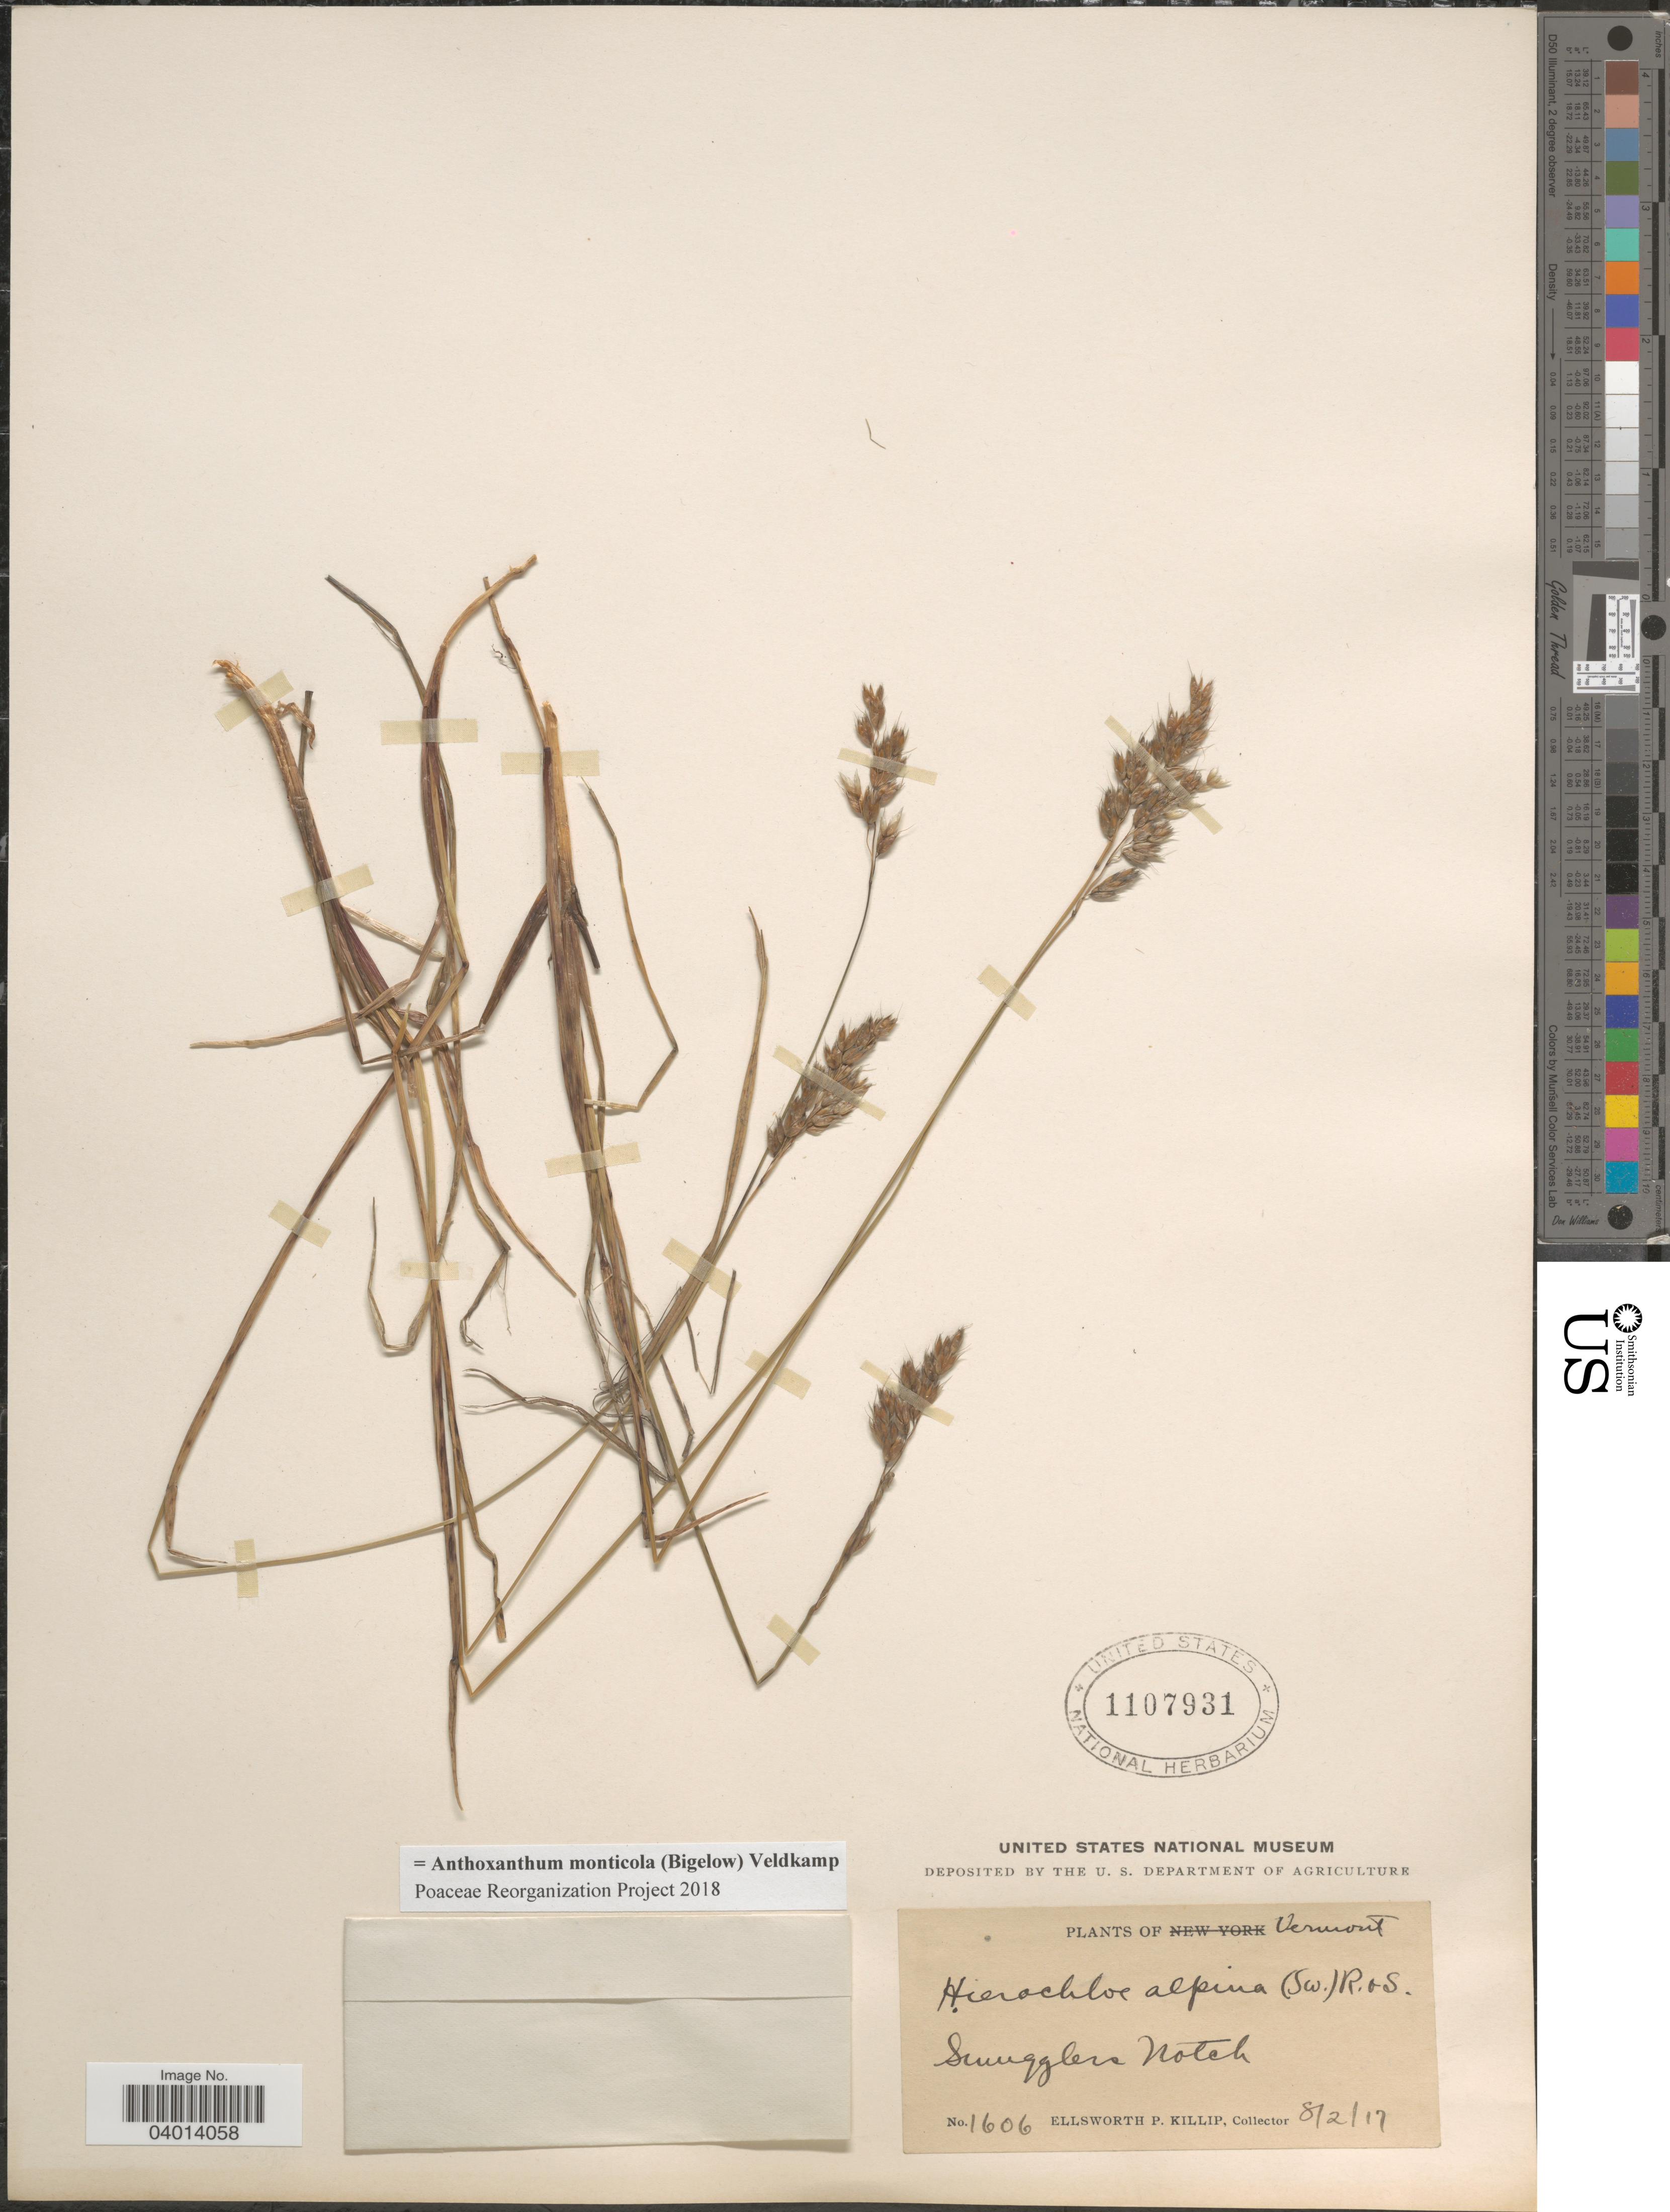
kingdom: Plantae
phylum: Tracheophyta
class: Liliopsida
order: Poales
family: Poaceae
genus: Anthoxanthum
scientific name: Anthoxanthum monticola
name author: (Bigelow) Veldkamp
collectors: E. P. Killip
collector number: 1606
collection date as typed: Transcribed d/m/y: 2/8/17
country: United States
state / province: Vermont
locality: Smugglers Notch.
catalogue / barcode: US 1107931